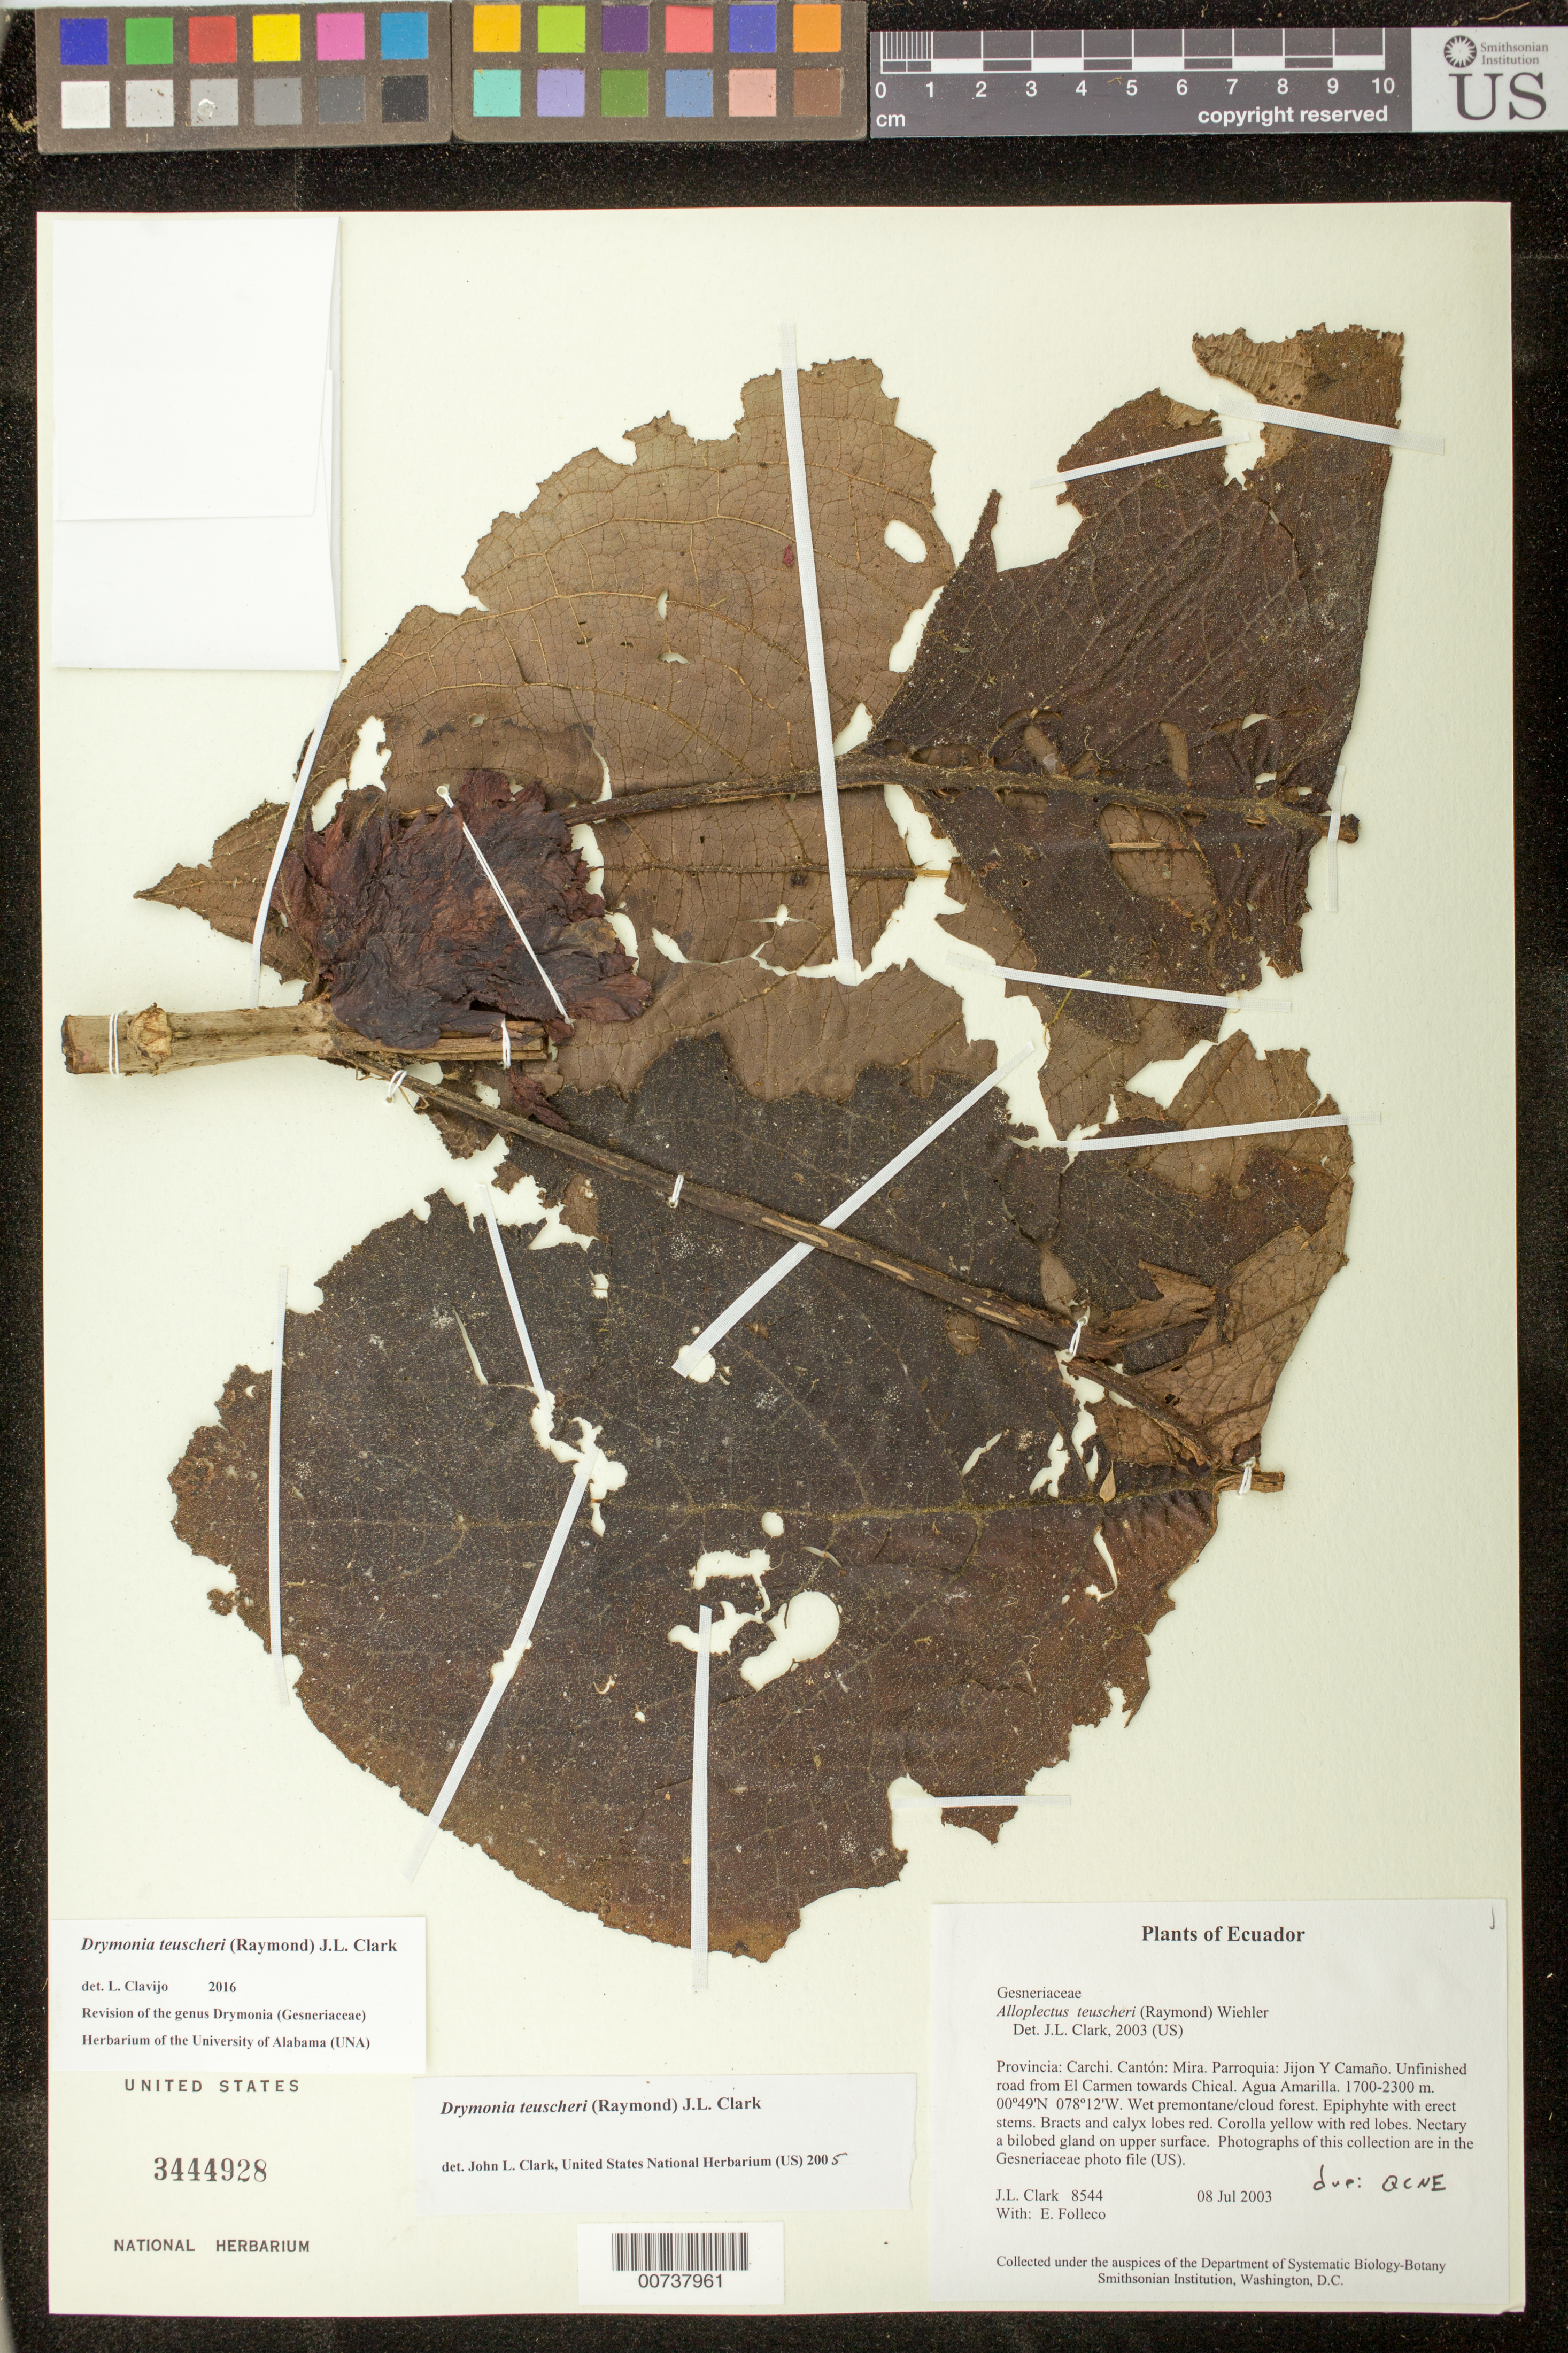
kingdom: Plantae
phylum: Tracheophyta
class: Magnoliopsida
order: Lamiales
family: Gesneriaceae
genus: Drymonia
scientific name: Drymonia teuscheri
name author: (Raymond) J.L. Clark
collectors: J. L. Clark & E. Folleco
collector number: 8544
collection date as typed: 08 Jul 2003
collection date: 2003-07-08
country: Ecuador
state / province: Carchi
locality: Mira. Parroquia: Jijon Y Camaño. Unfinished road from El Carmen towards Chical. Agua Amarilla.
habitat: Wet premontane/cloud forest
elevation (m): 1700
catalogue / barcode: US 3444928